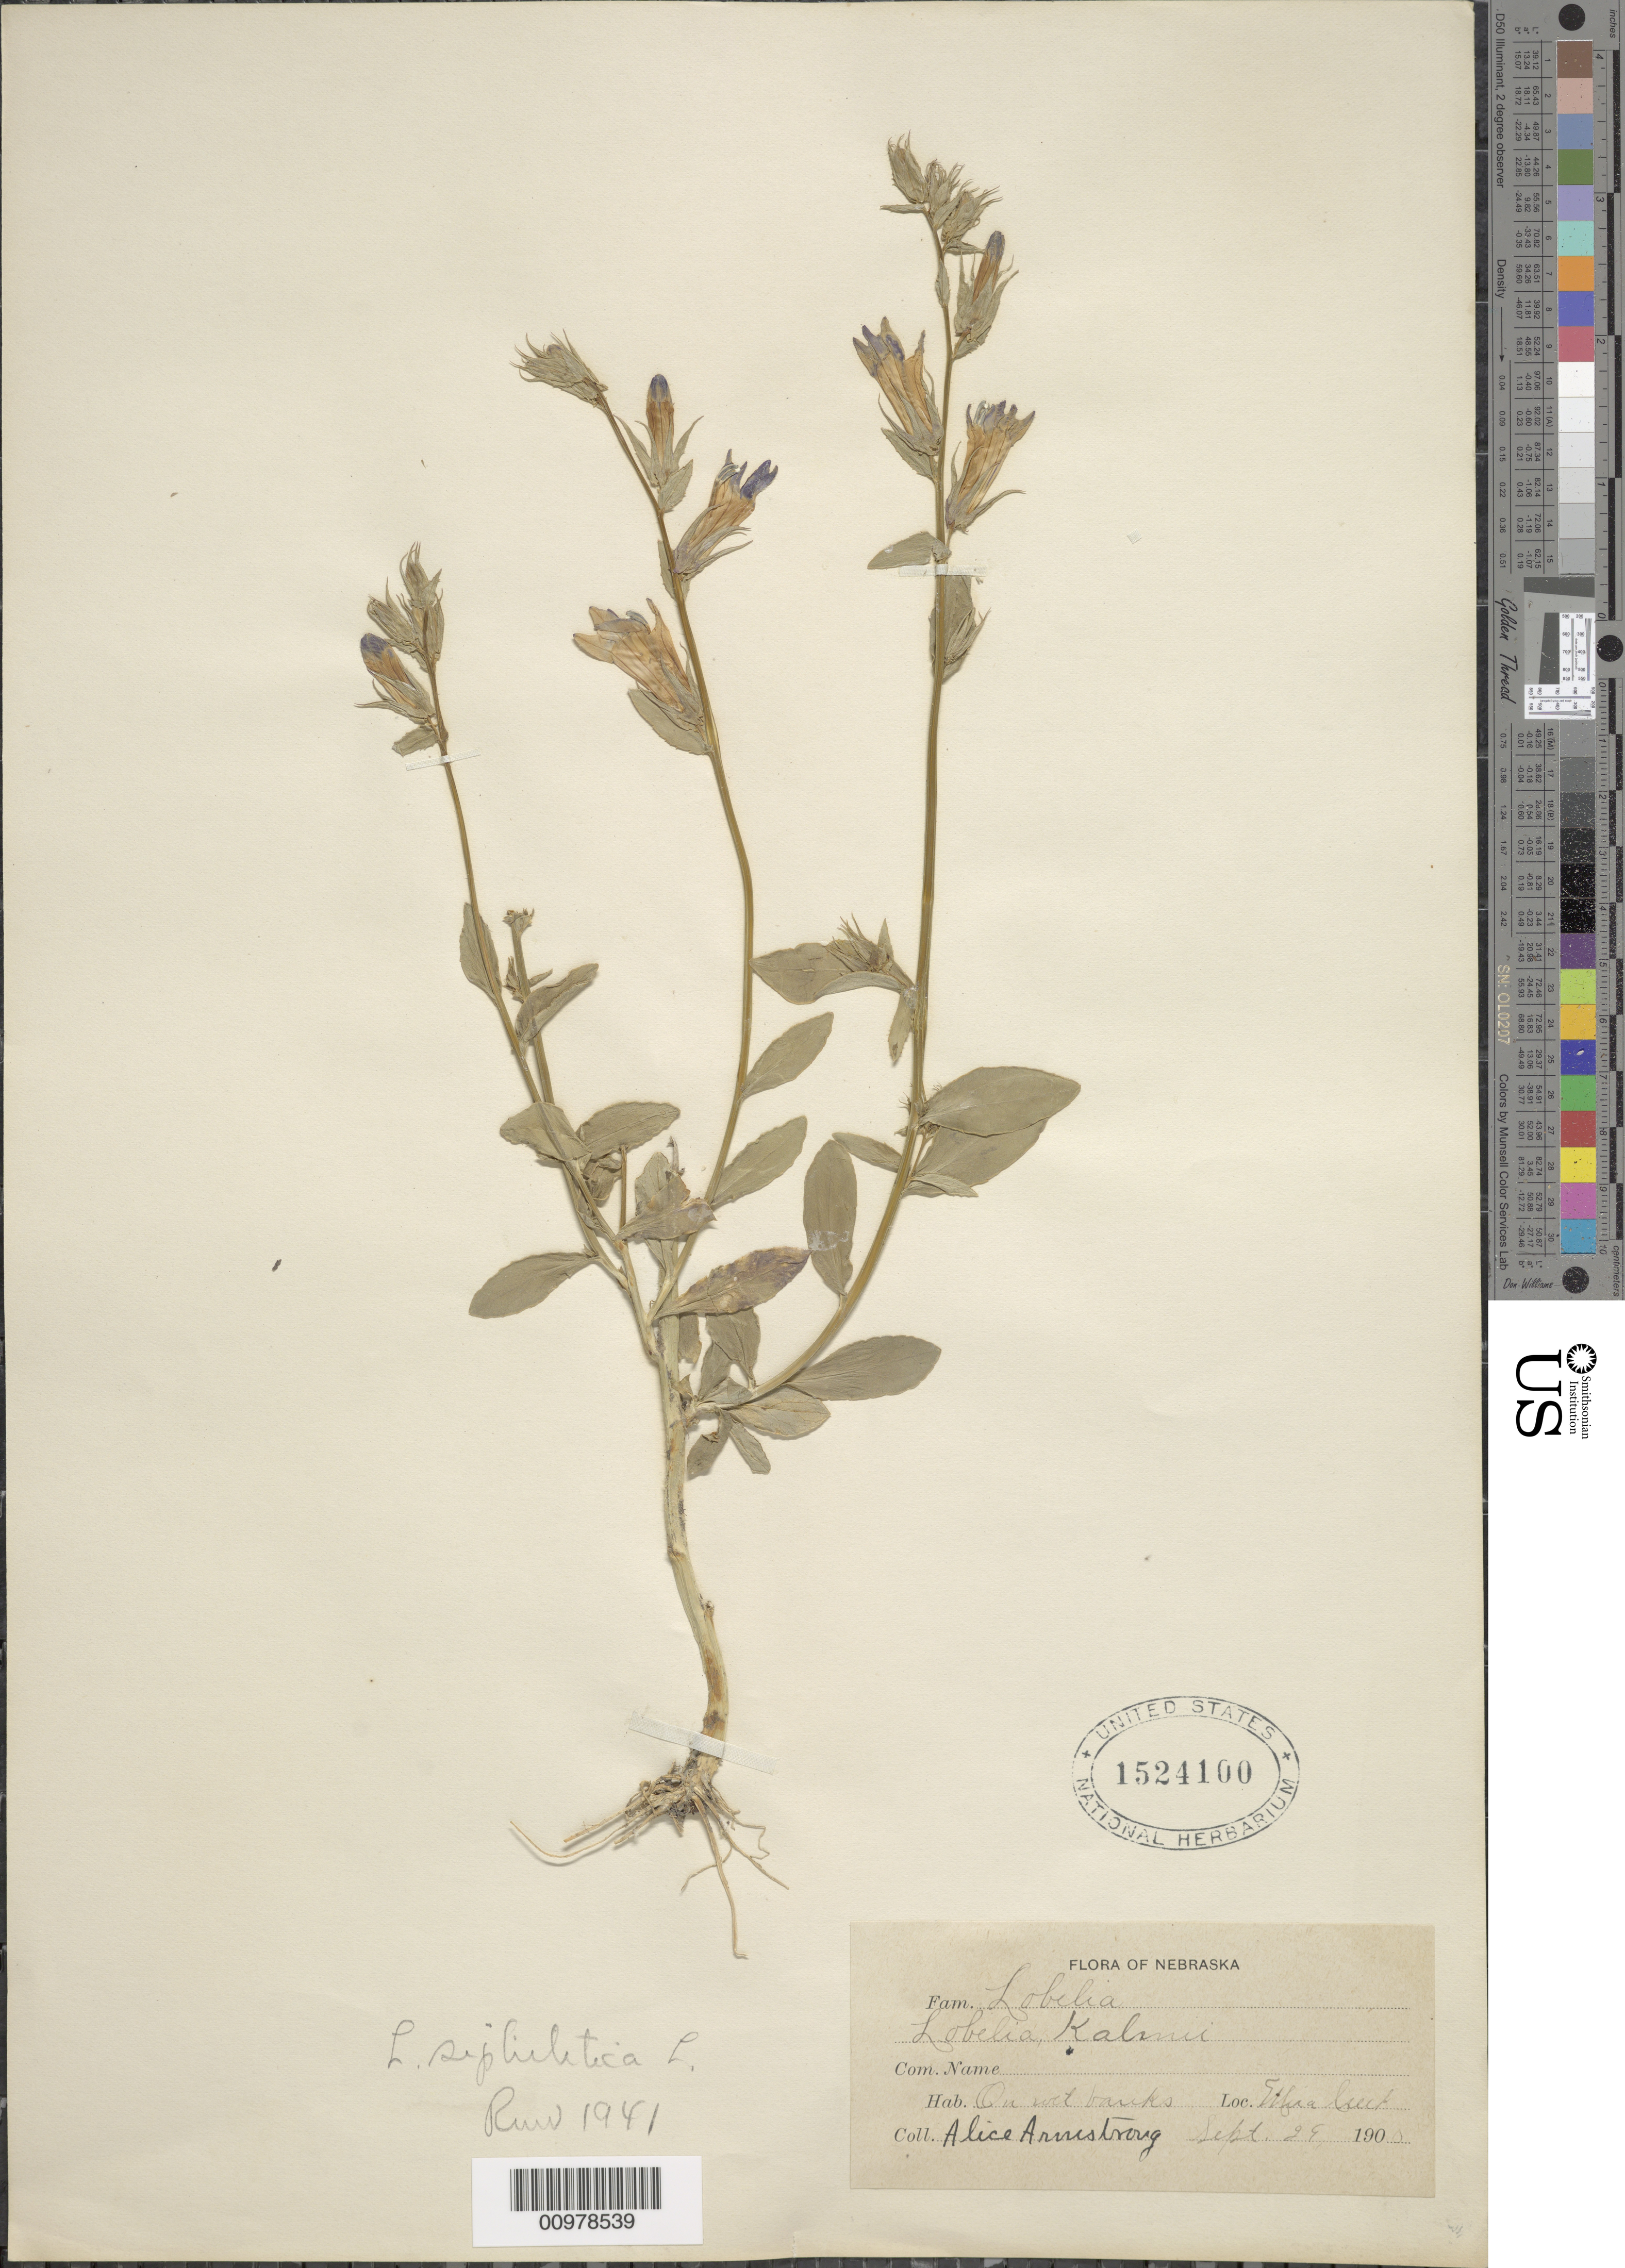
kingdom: Plantae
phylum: Tracheophyta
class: Magnoliopsida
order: Asterales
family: Campanulaceae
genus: Lobelia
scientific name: Lobelia siphilitica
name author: L.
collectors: A. Armstrong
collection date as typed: Sept. 29 ,1900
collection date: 1900-09-29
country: United States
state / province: Nebraska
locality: Elfia (?) Creek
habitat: on wet banks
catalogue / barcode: US 1524100